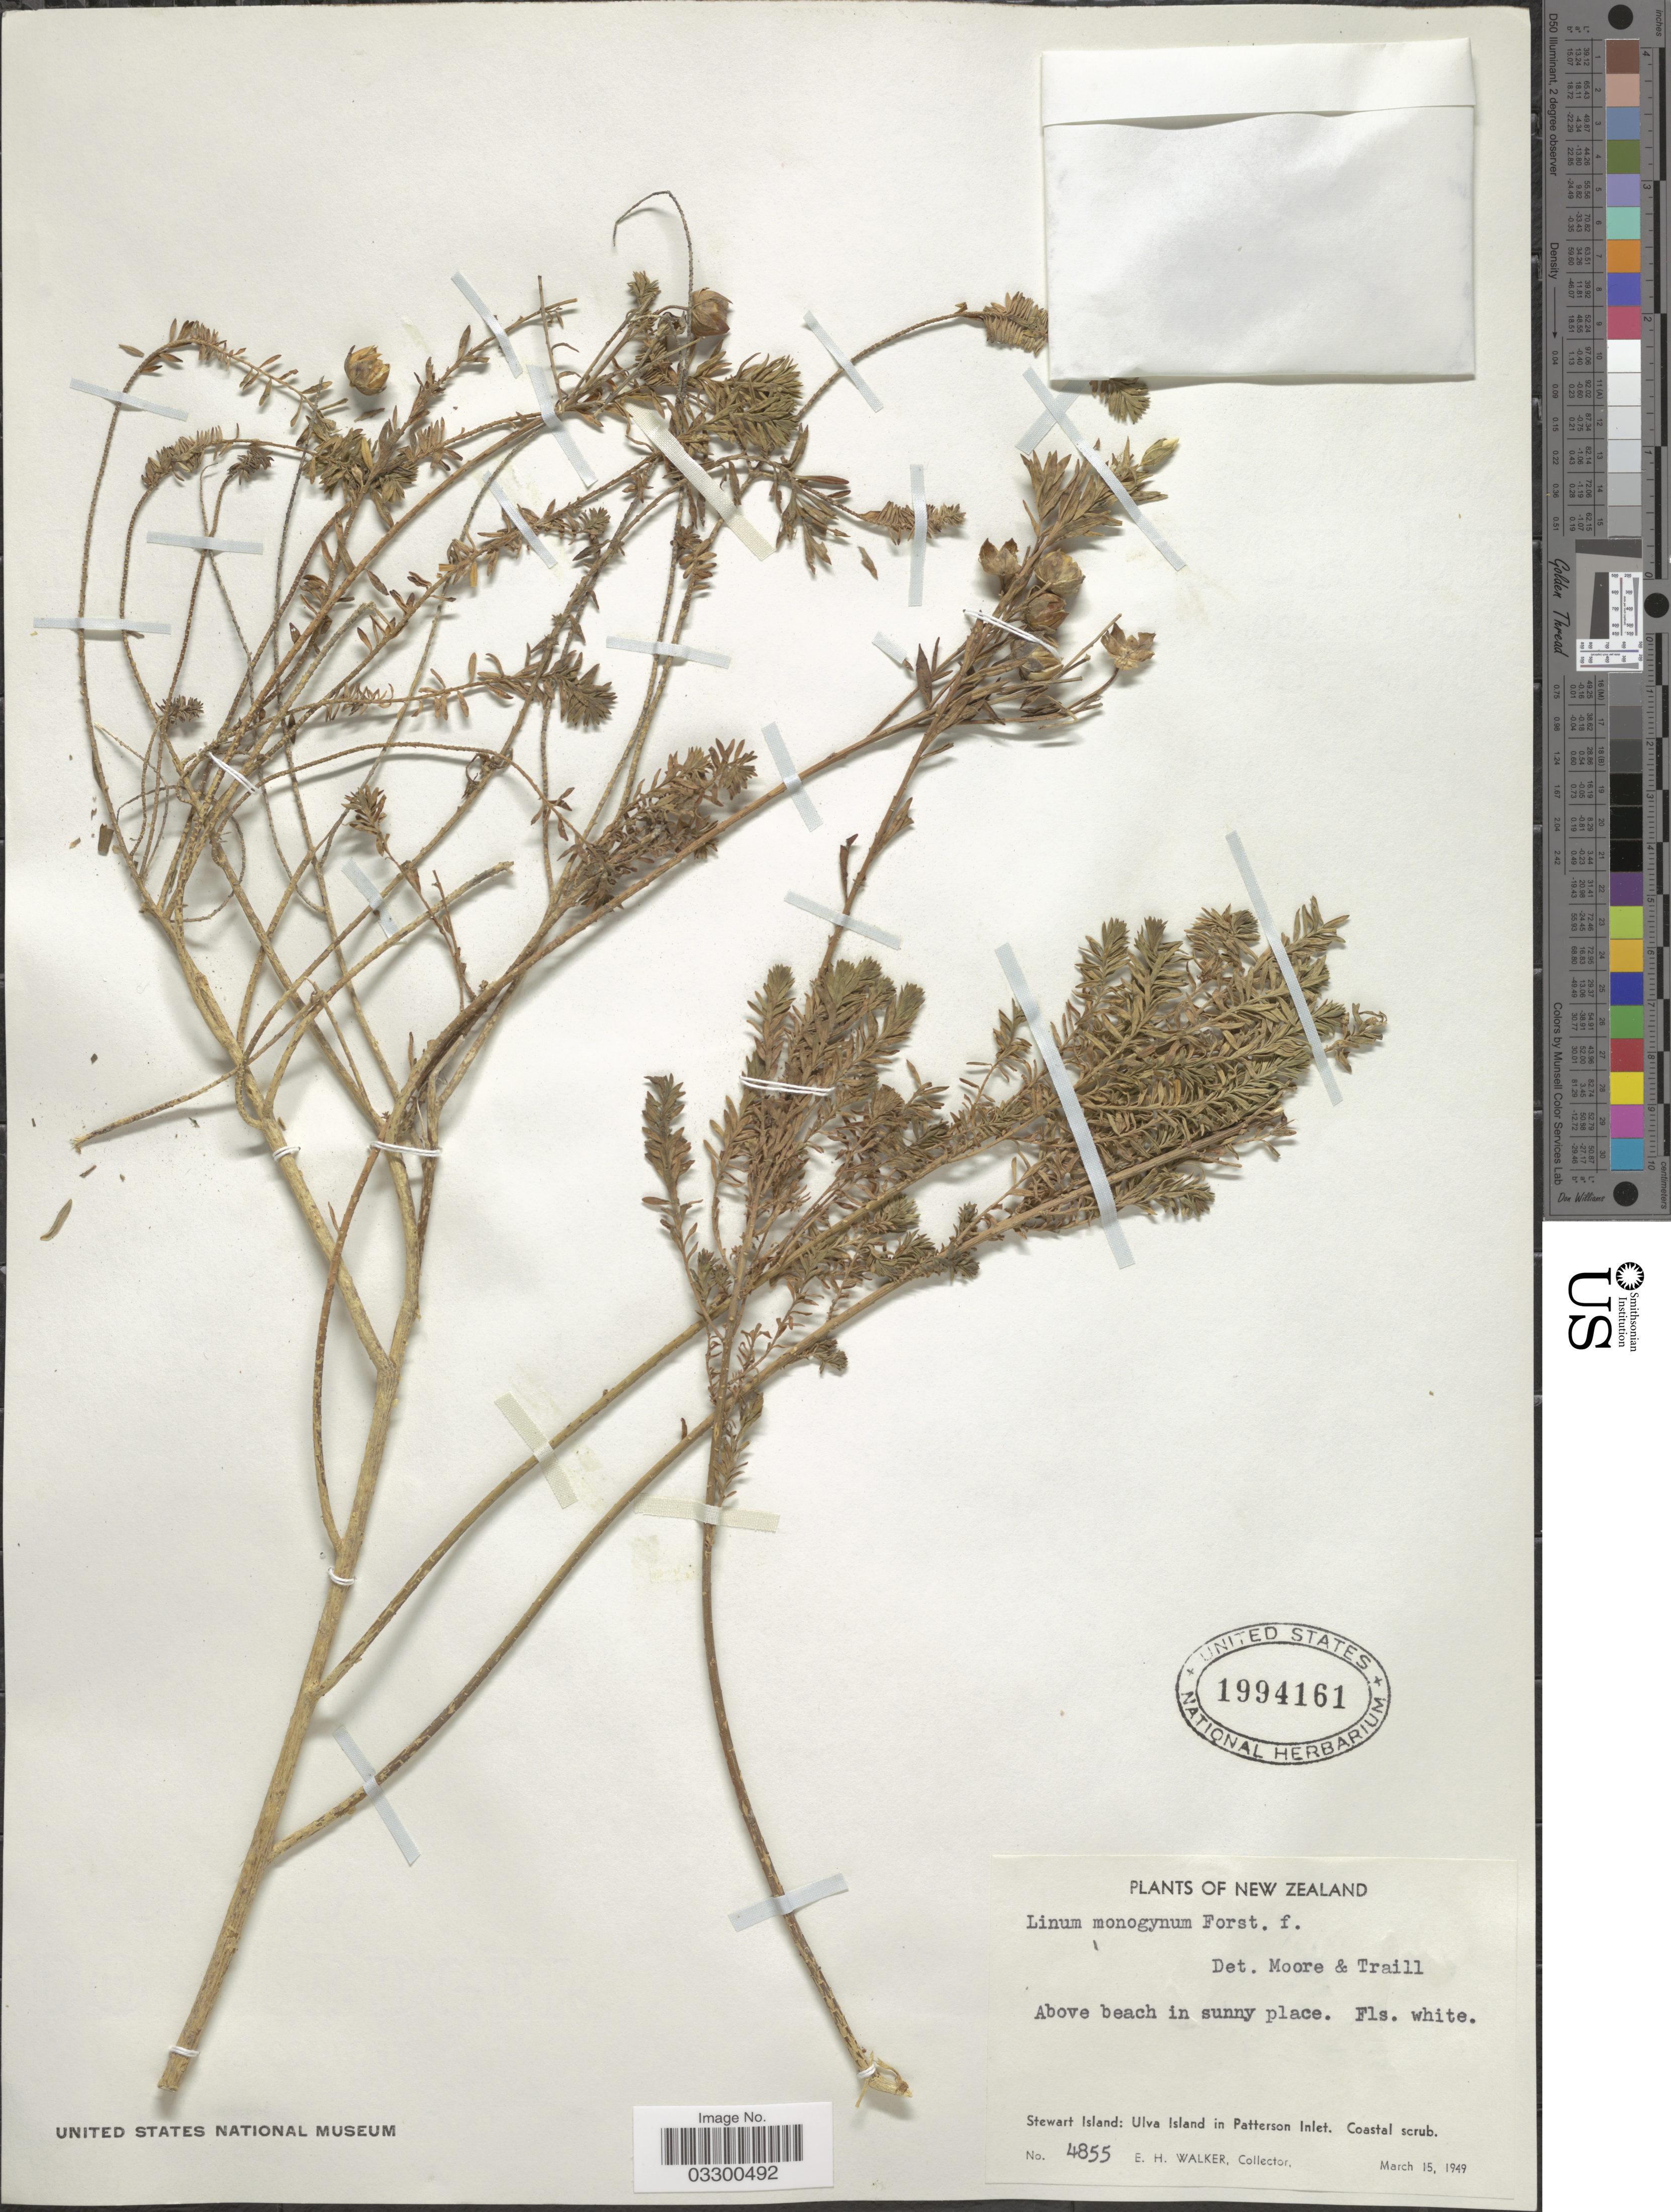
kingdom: Plantae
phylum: Tracheophyta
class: Magnoliopsida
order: Malpighiales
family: Linaceae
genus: Linum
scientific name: Linum monogynum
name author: G. Forst.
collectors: E. H. Walker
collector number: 4855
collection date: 1949-03-15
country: New Zealand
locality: Stewart Island: Ulva Island in Patterson Inlet. Coastal scrub.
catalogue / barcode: US 1994161